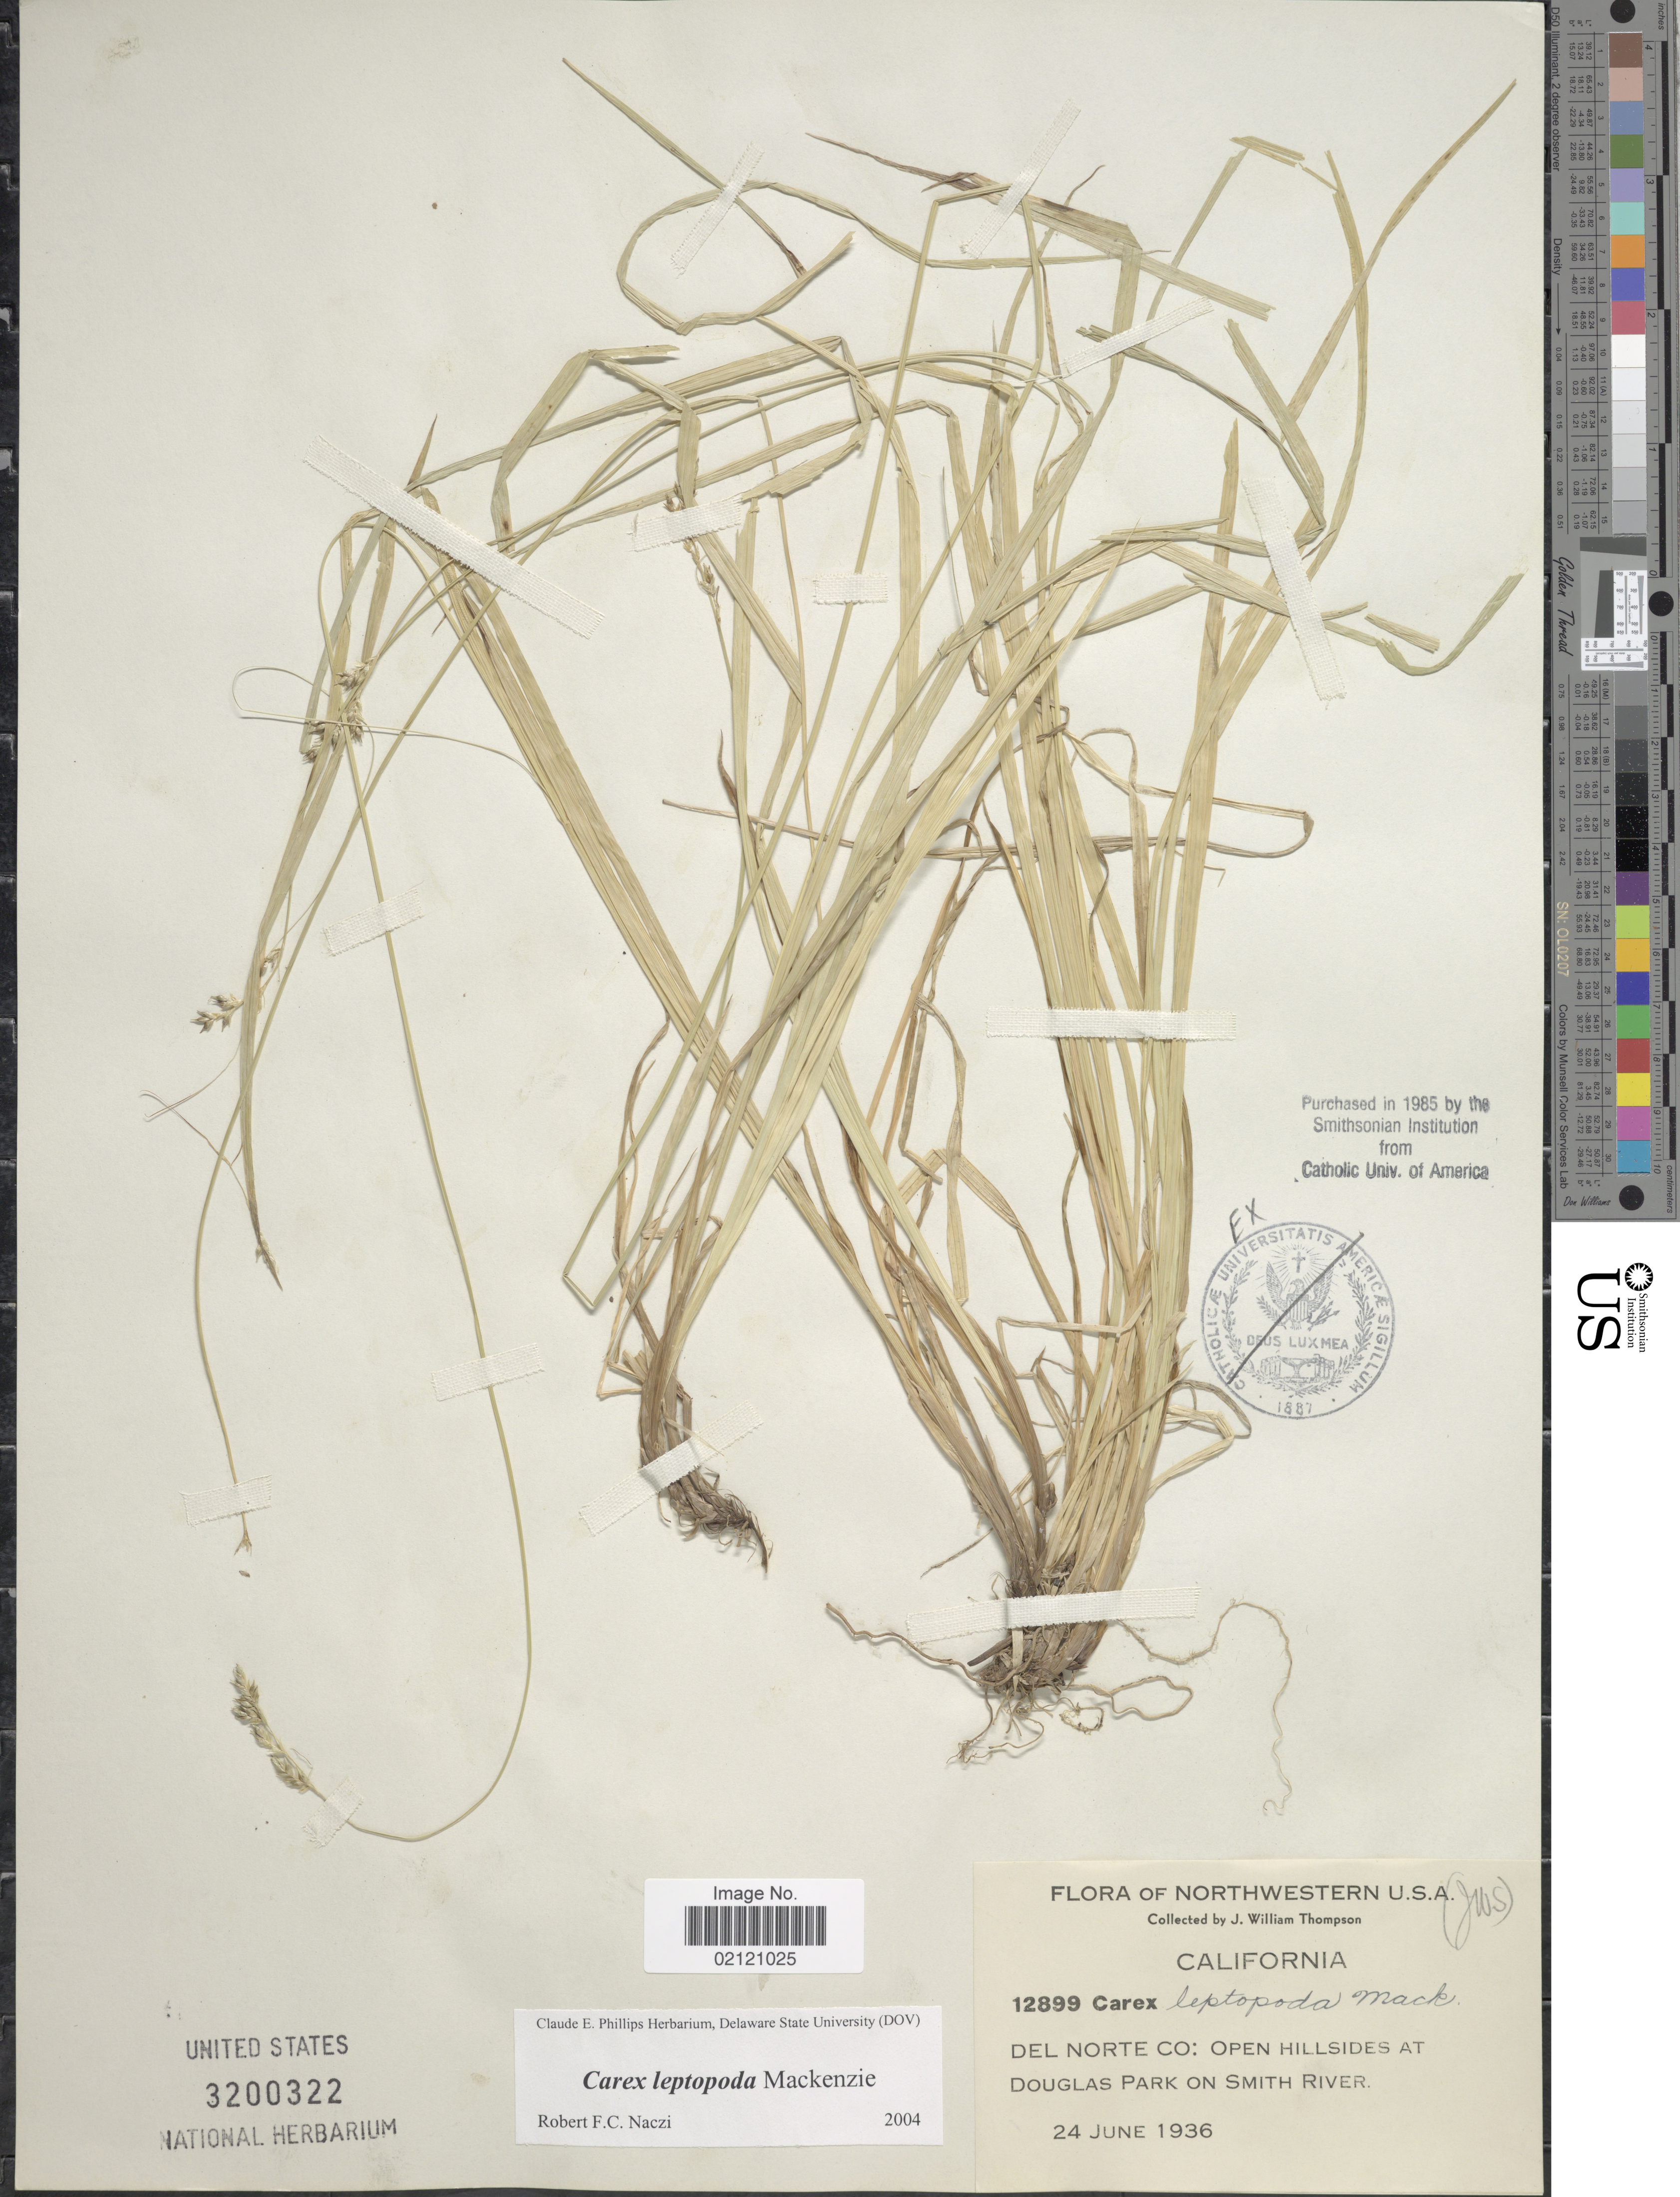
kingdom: Plantae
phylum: Tracheophyta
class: Liliopsida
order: Poales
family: Cyperaceae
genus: Carex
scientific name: Carex leptopoda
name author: Mack.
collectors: J. W. Thompson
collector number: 12899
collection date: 1936-06-24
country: United States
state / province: California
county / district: Del Norte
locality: Del Norte Co.: Open hillsides at Douglas Park on Smith River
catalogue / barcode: US 3200322